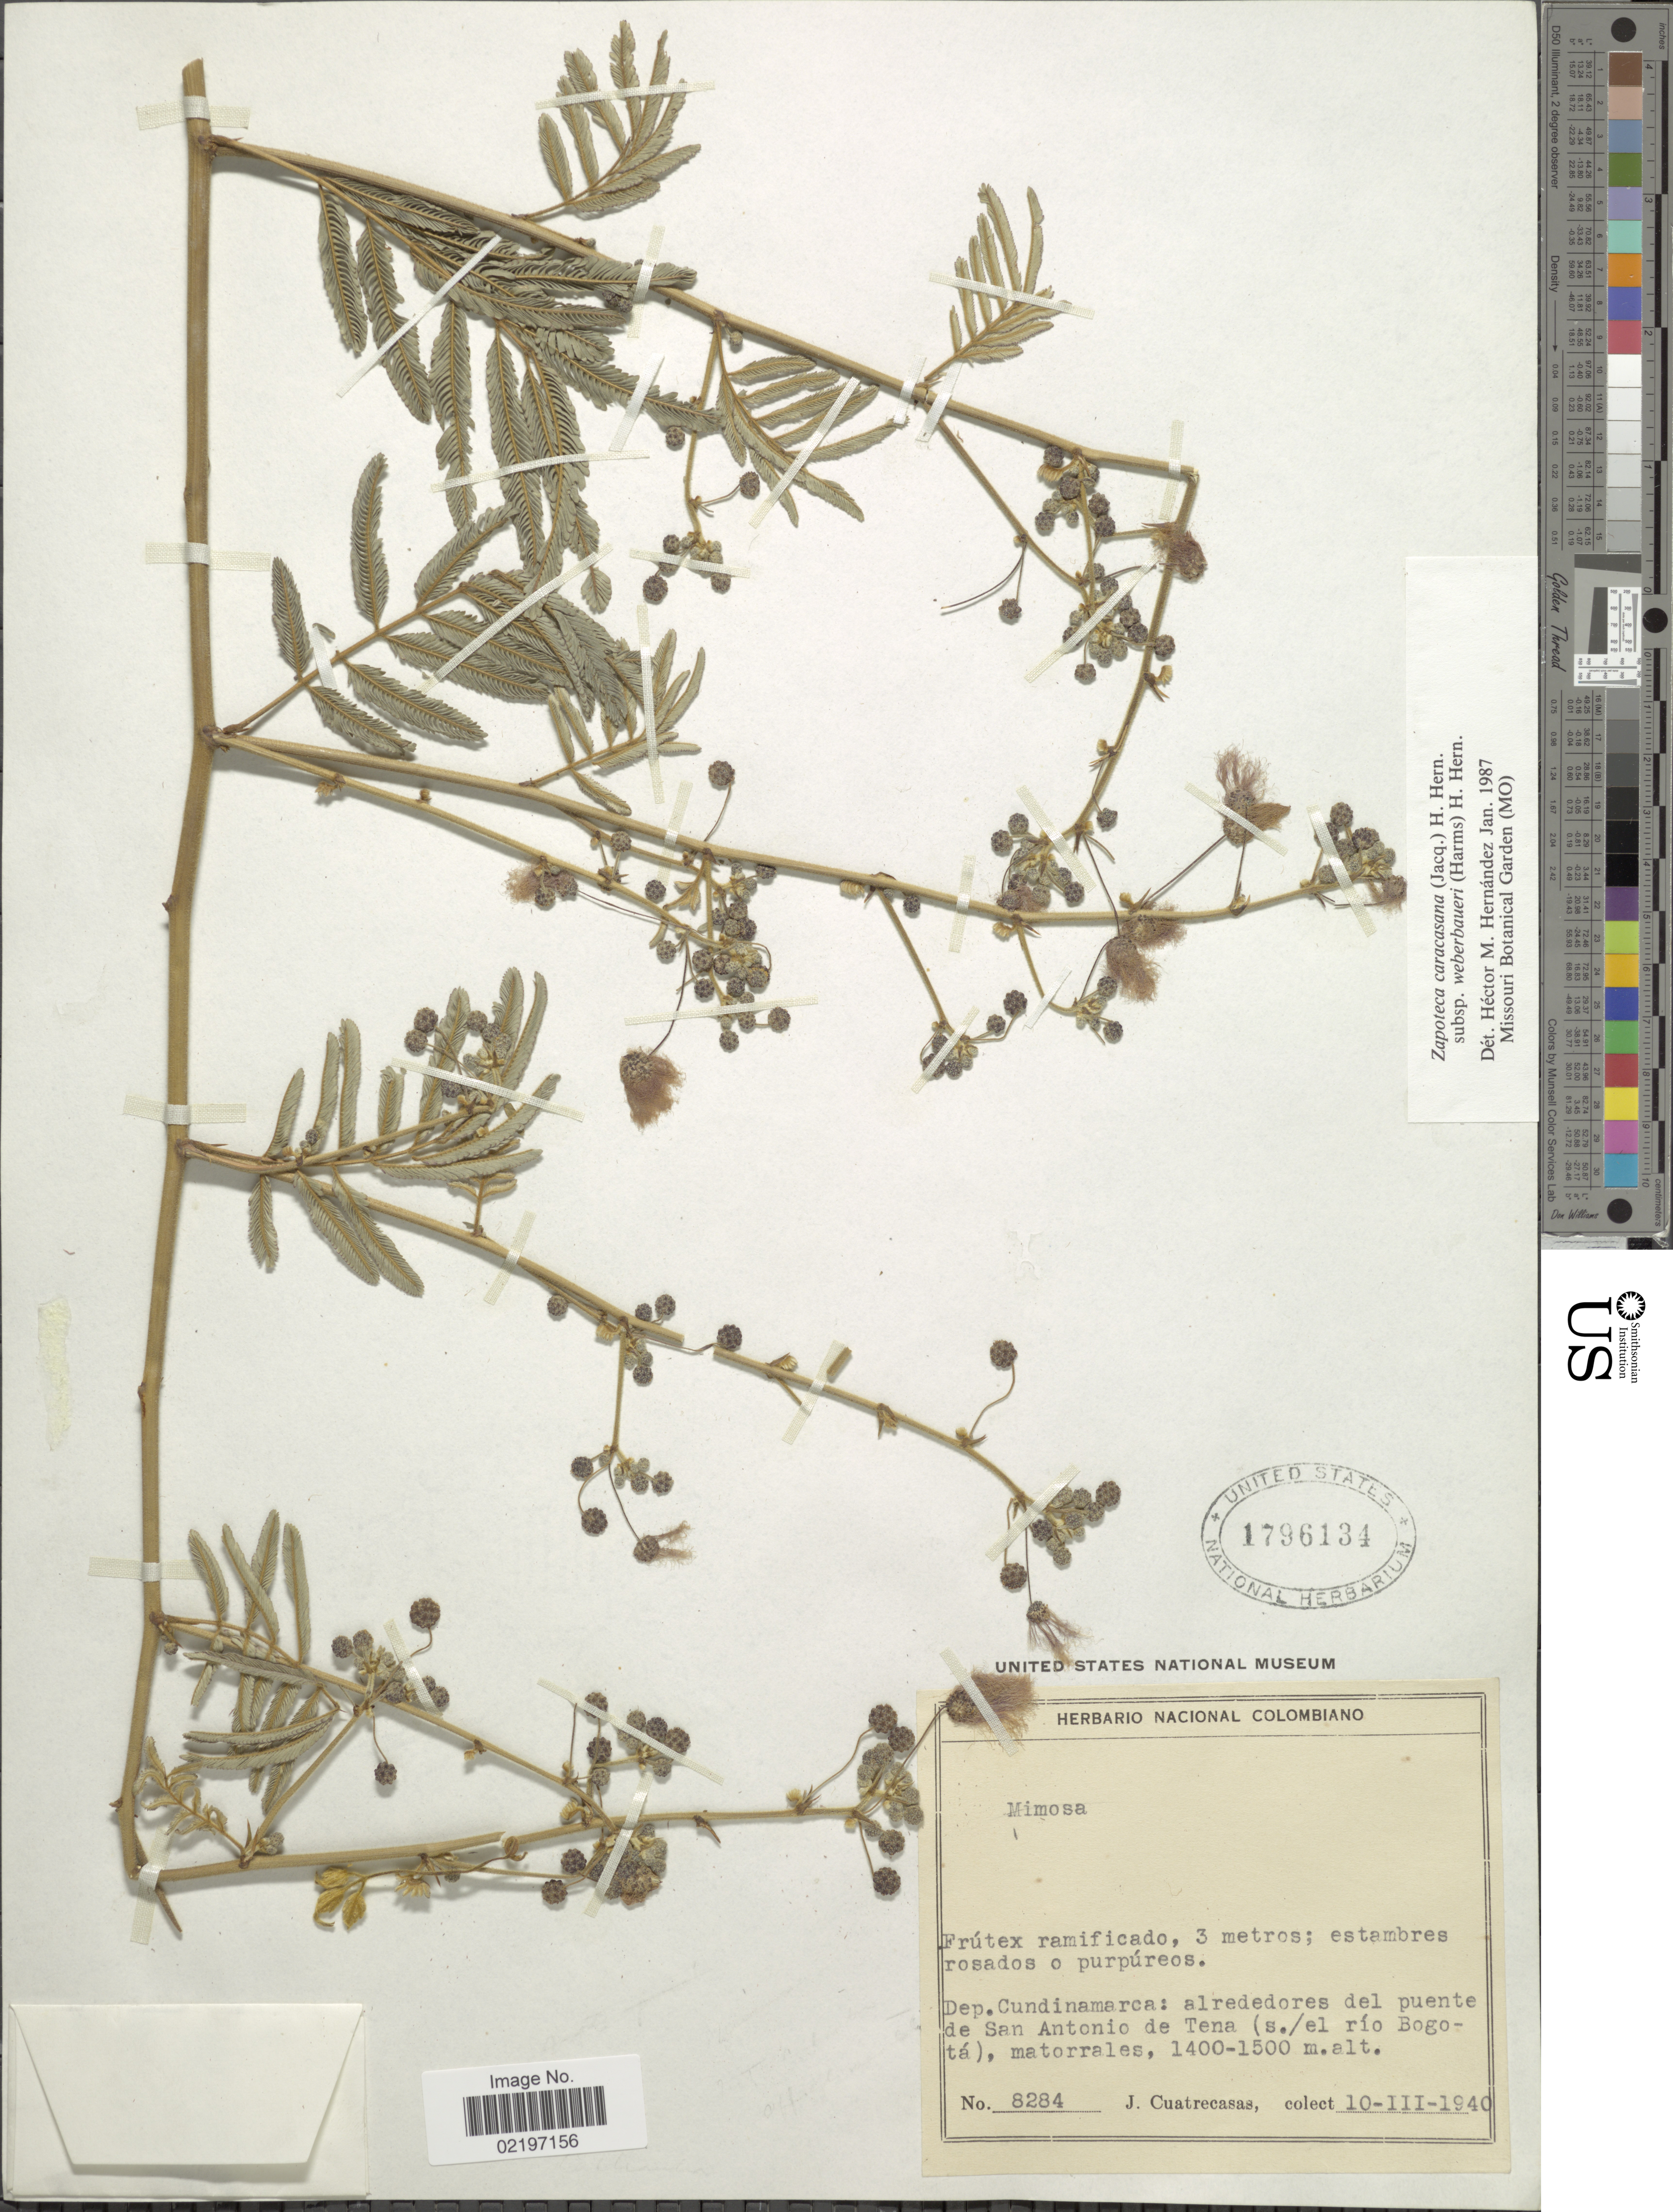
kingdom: Plantae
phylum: Tracheophyta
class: Magnoliopsida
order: Fabales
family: Fabaceae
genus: Zapoteca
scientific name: Zapoteca caracasana subsp. weberbaueri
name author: (Harms) H.M. Hern.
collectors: J. Cuatrecasas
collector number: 8284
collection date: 1940-03-10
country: Colombia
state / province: Cundinamarca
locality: Del puente de San Antonio de Tena (s/el rio Bogota)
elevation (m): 1400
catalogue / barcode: US 1796134